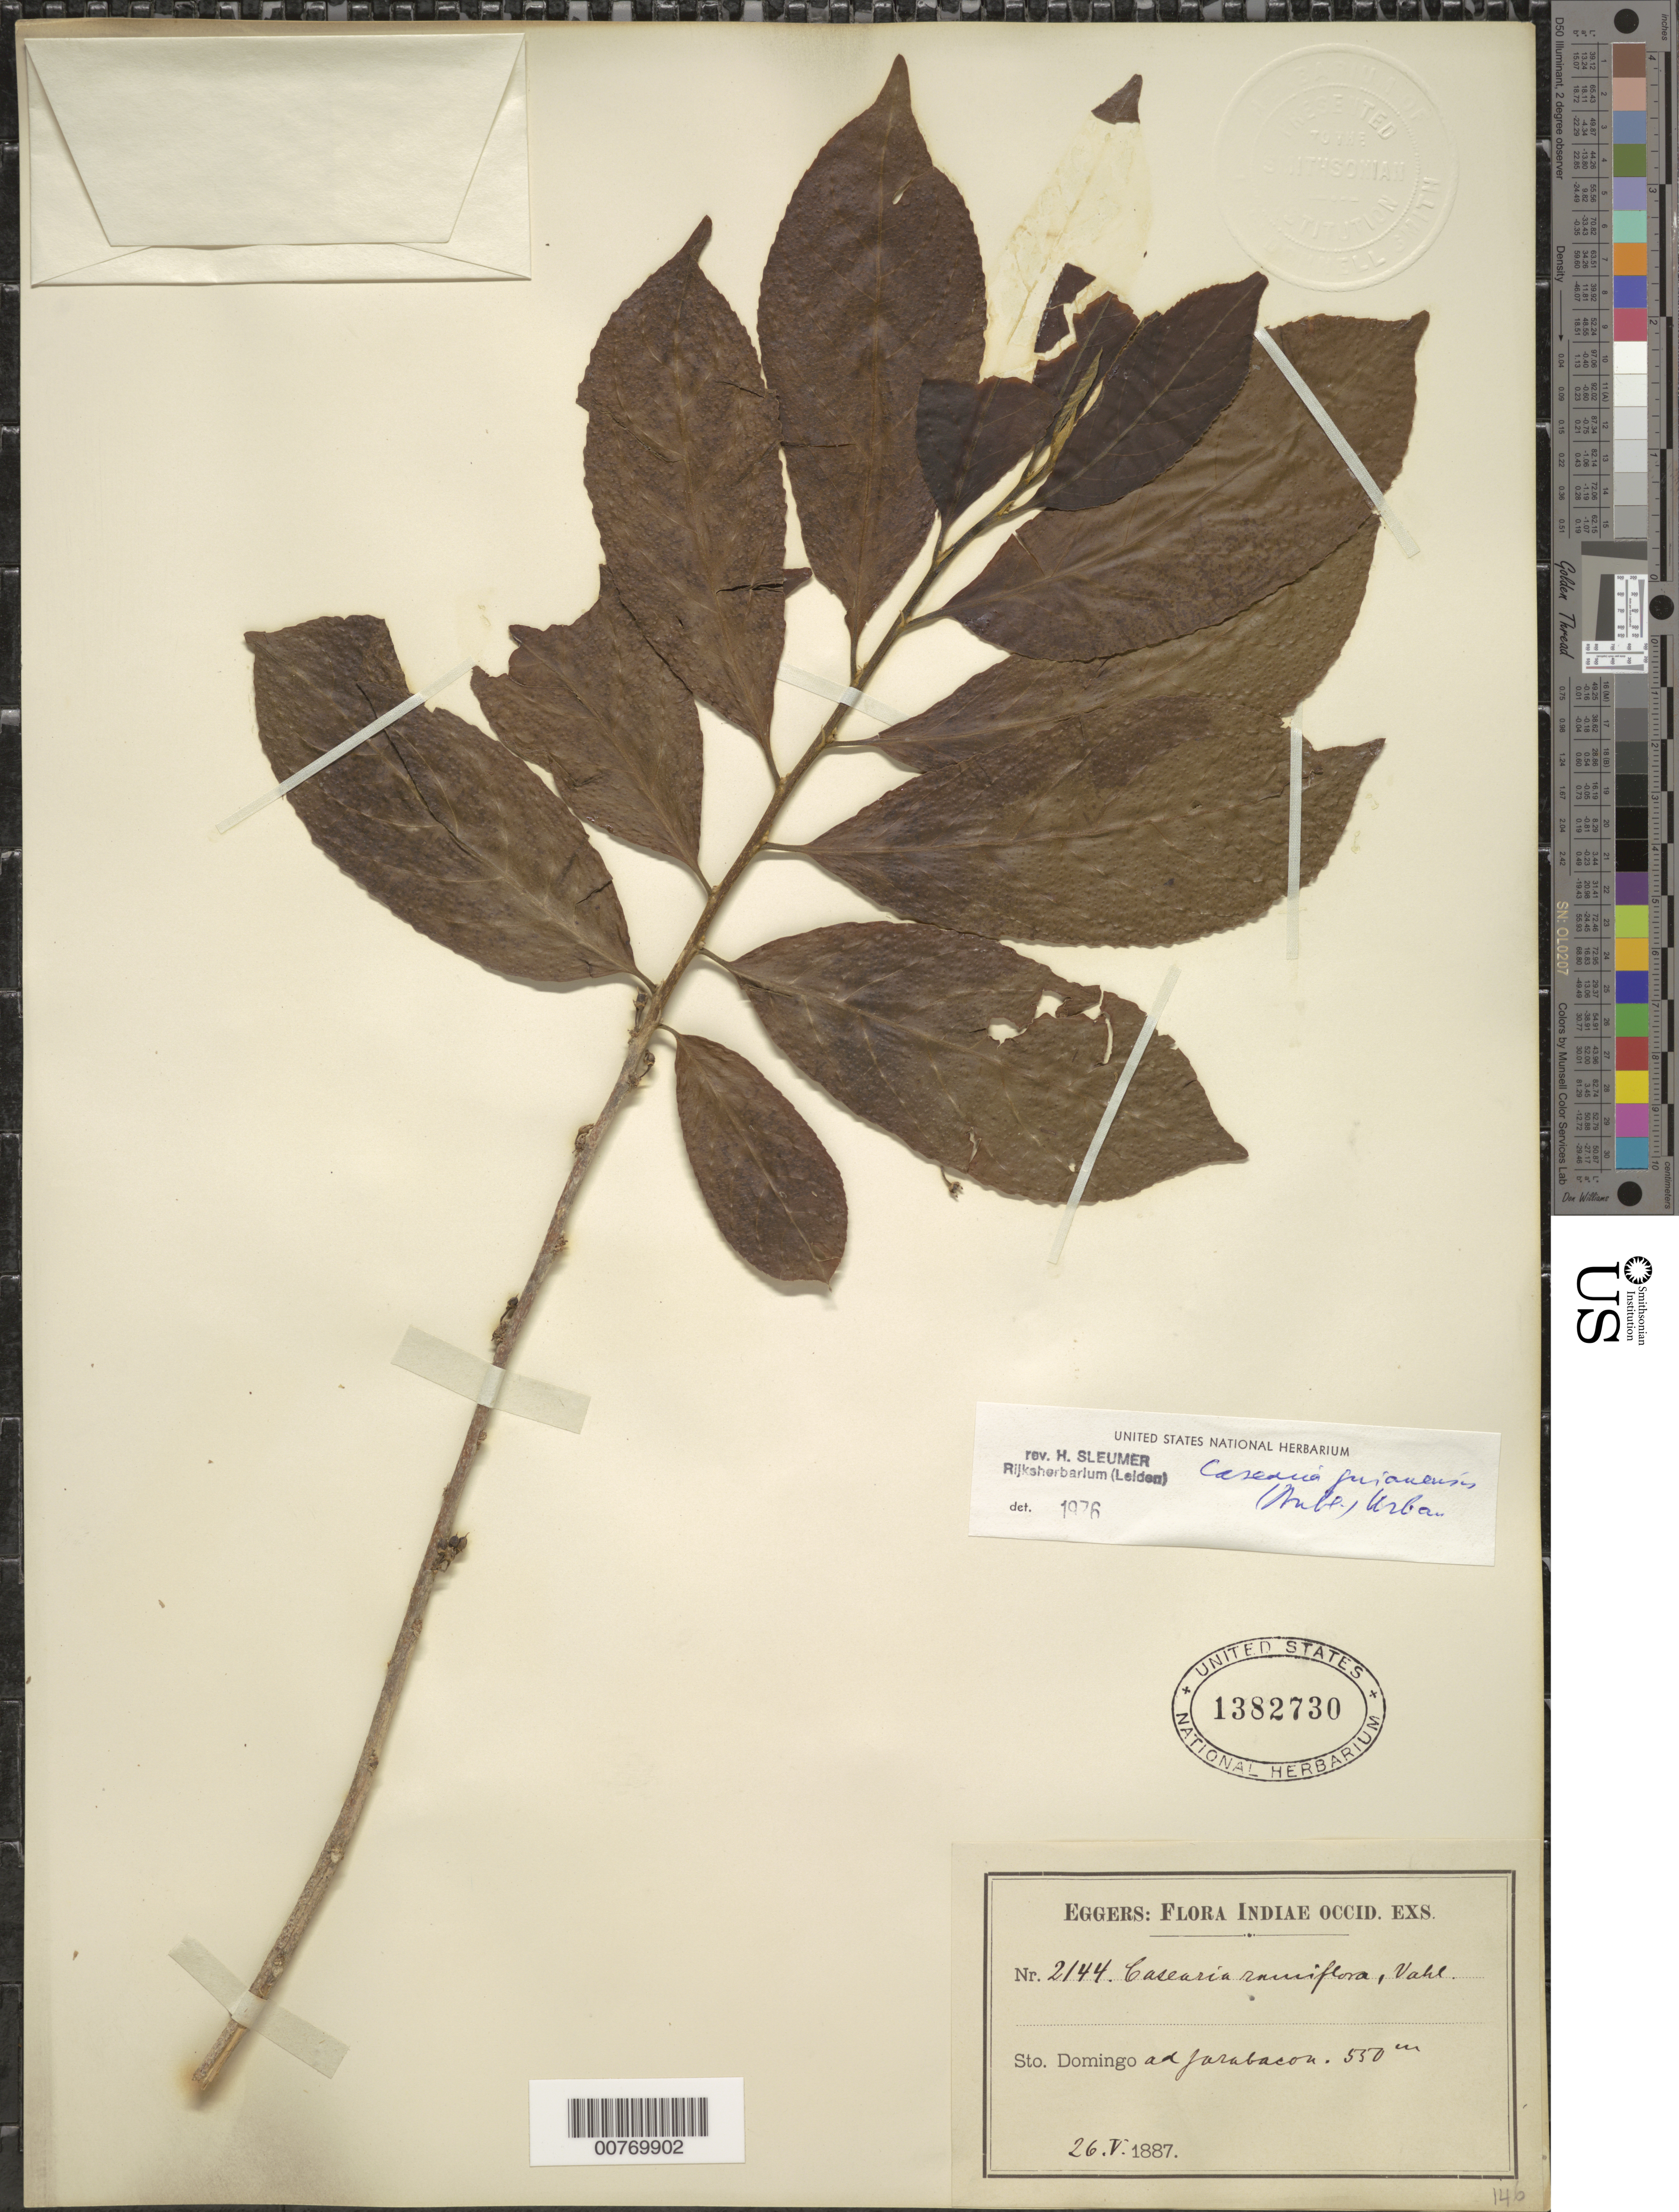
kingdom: Plantae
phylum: Tracheophyta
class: Magnoliopsida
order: Malpighiales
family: Salicaceae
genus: Casearia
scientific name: Casearia guianensis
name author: (Aubl.) Urb.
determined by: Sleumer, H. O.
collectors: H. F. A. von Eggers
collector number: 2144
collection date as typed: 26 May 1887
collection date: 1887-05-26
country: Dominican Republic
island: Hispaniola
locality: Jarabacoa.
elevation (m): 550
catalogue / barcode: US 1382730